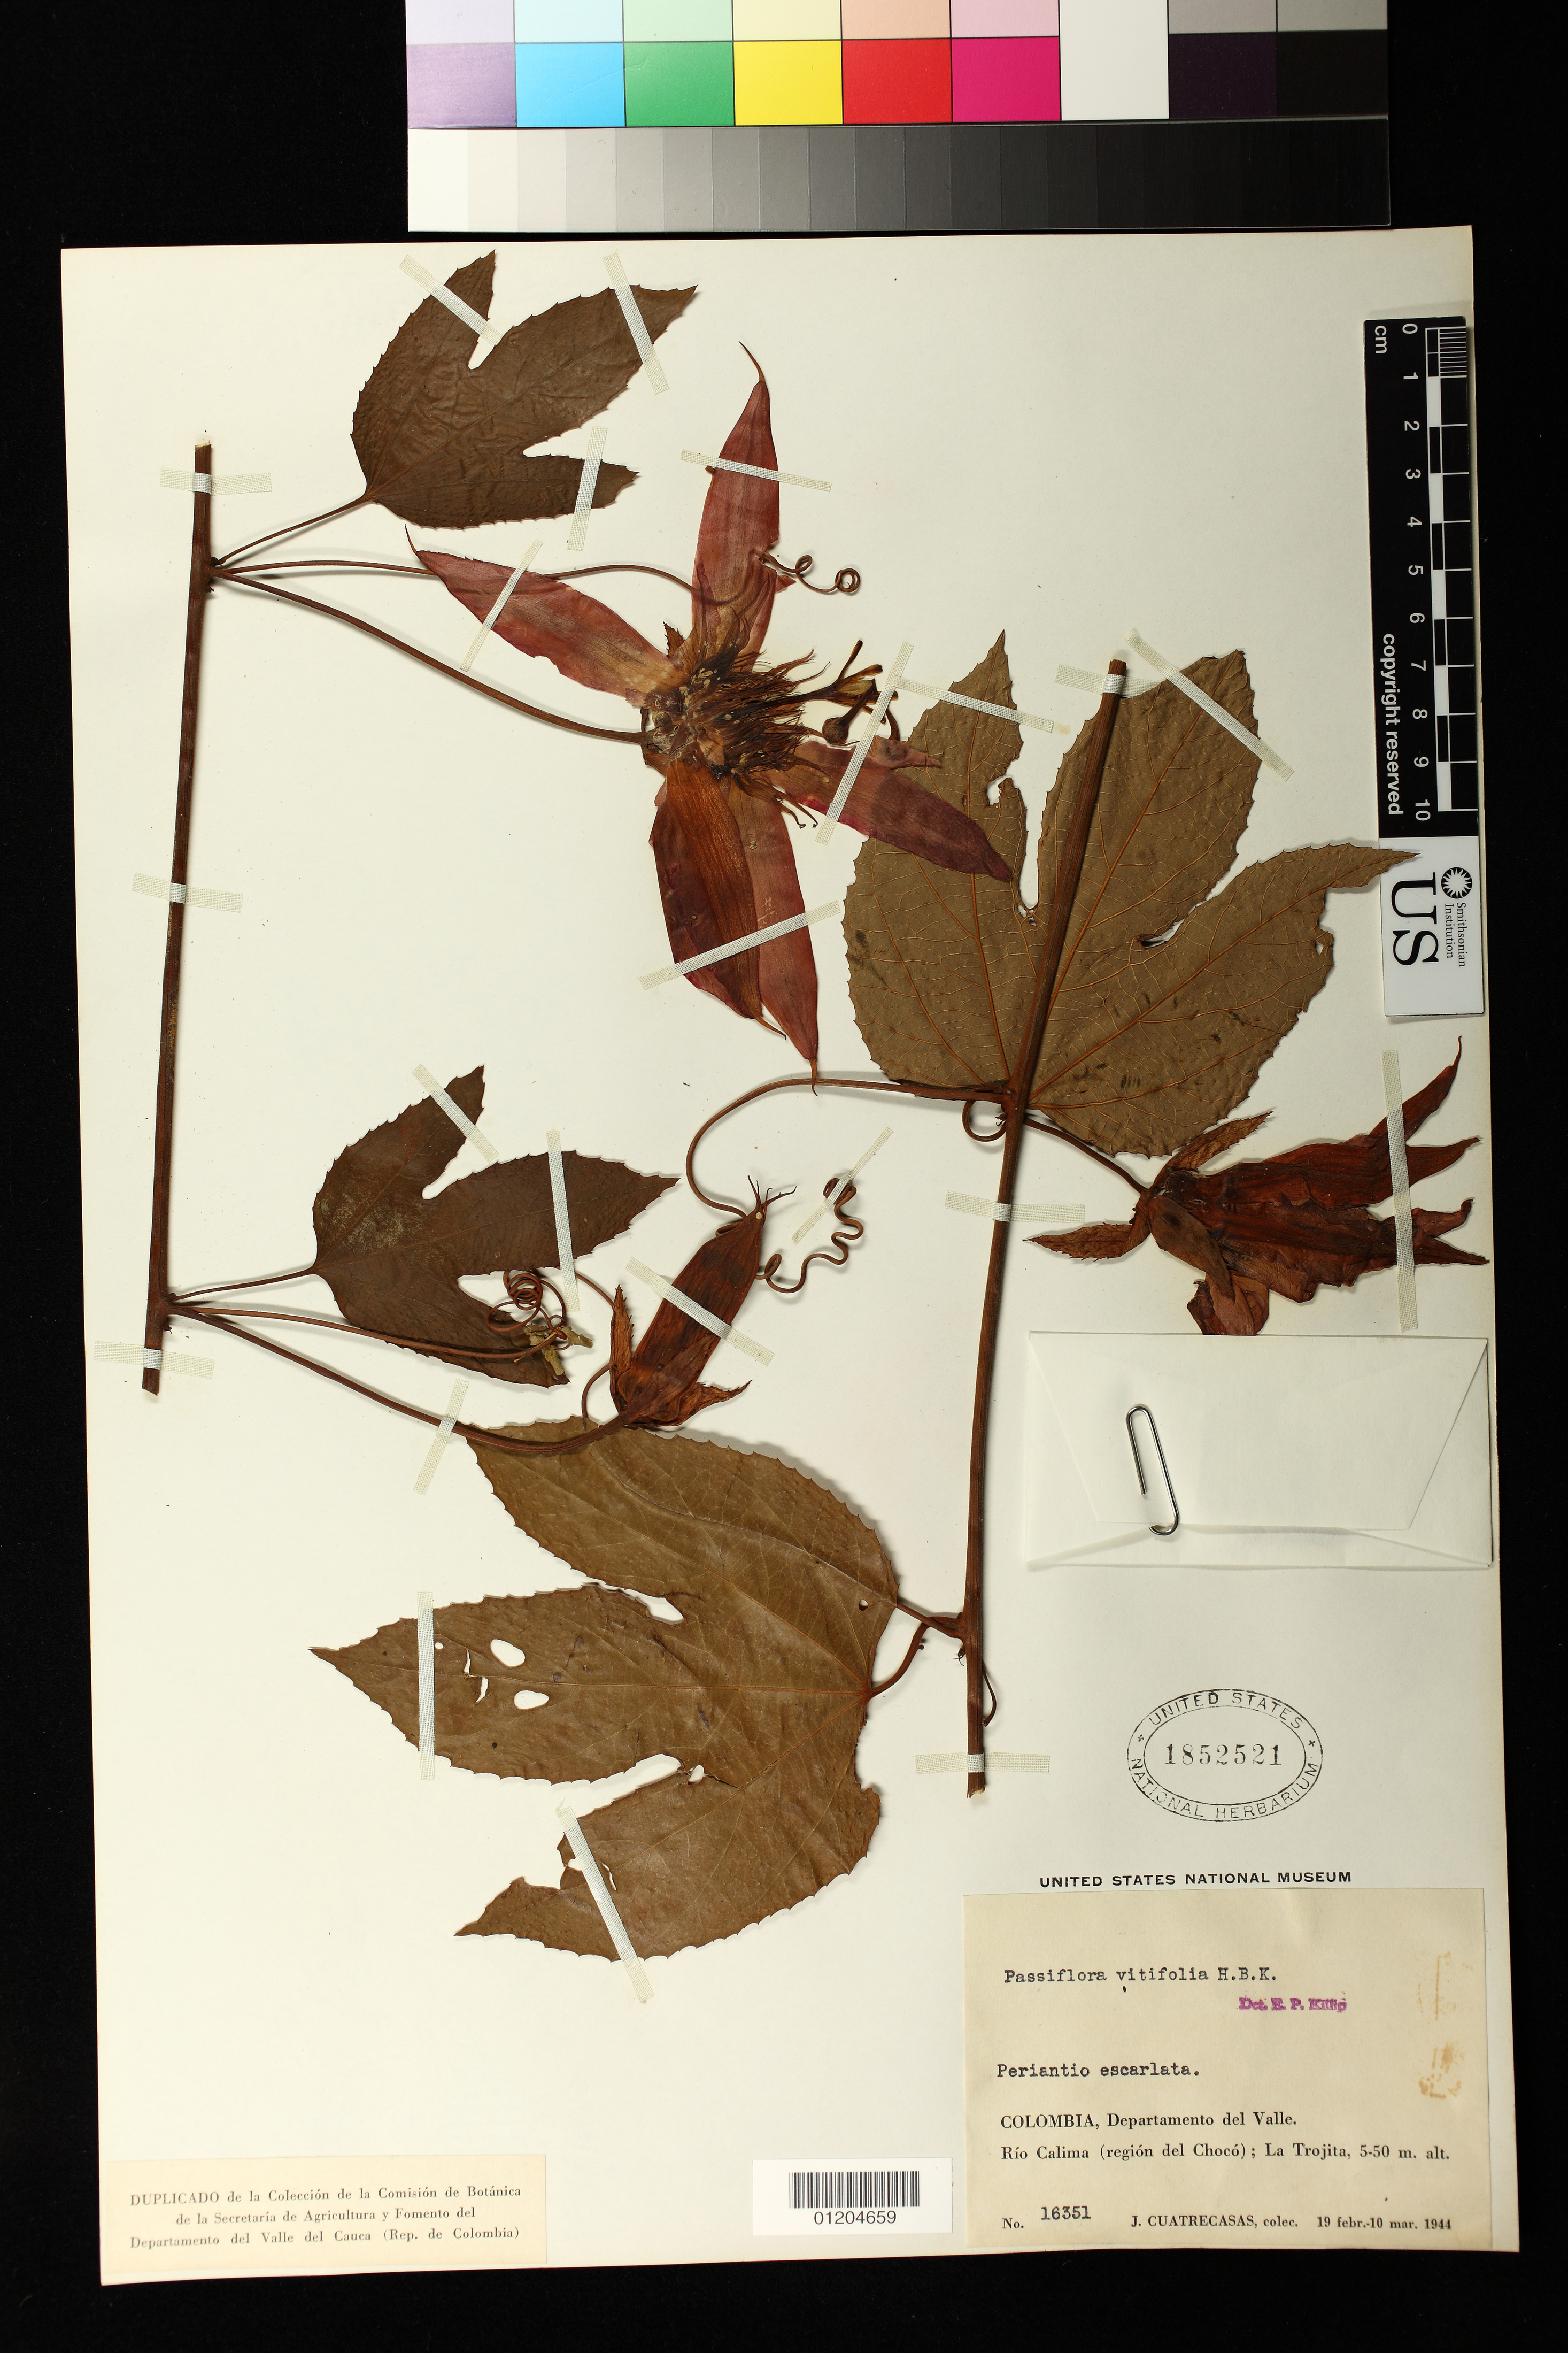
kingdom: Plantae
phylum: Tracheophyta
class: Magnoliopsida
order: Malpighiales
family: Passifloraceae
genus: Passiflora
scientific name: Passiflora vitifolia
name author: Kunth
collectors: J. Cuatrecasas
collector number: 16351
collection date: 1944-02-19/1944-03-10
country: Colombia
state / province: Valle del Cauca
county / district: Choco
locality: Rio Calima (region del Choco); La Trojita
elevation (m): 5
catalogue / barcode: US 1852521